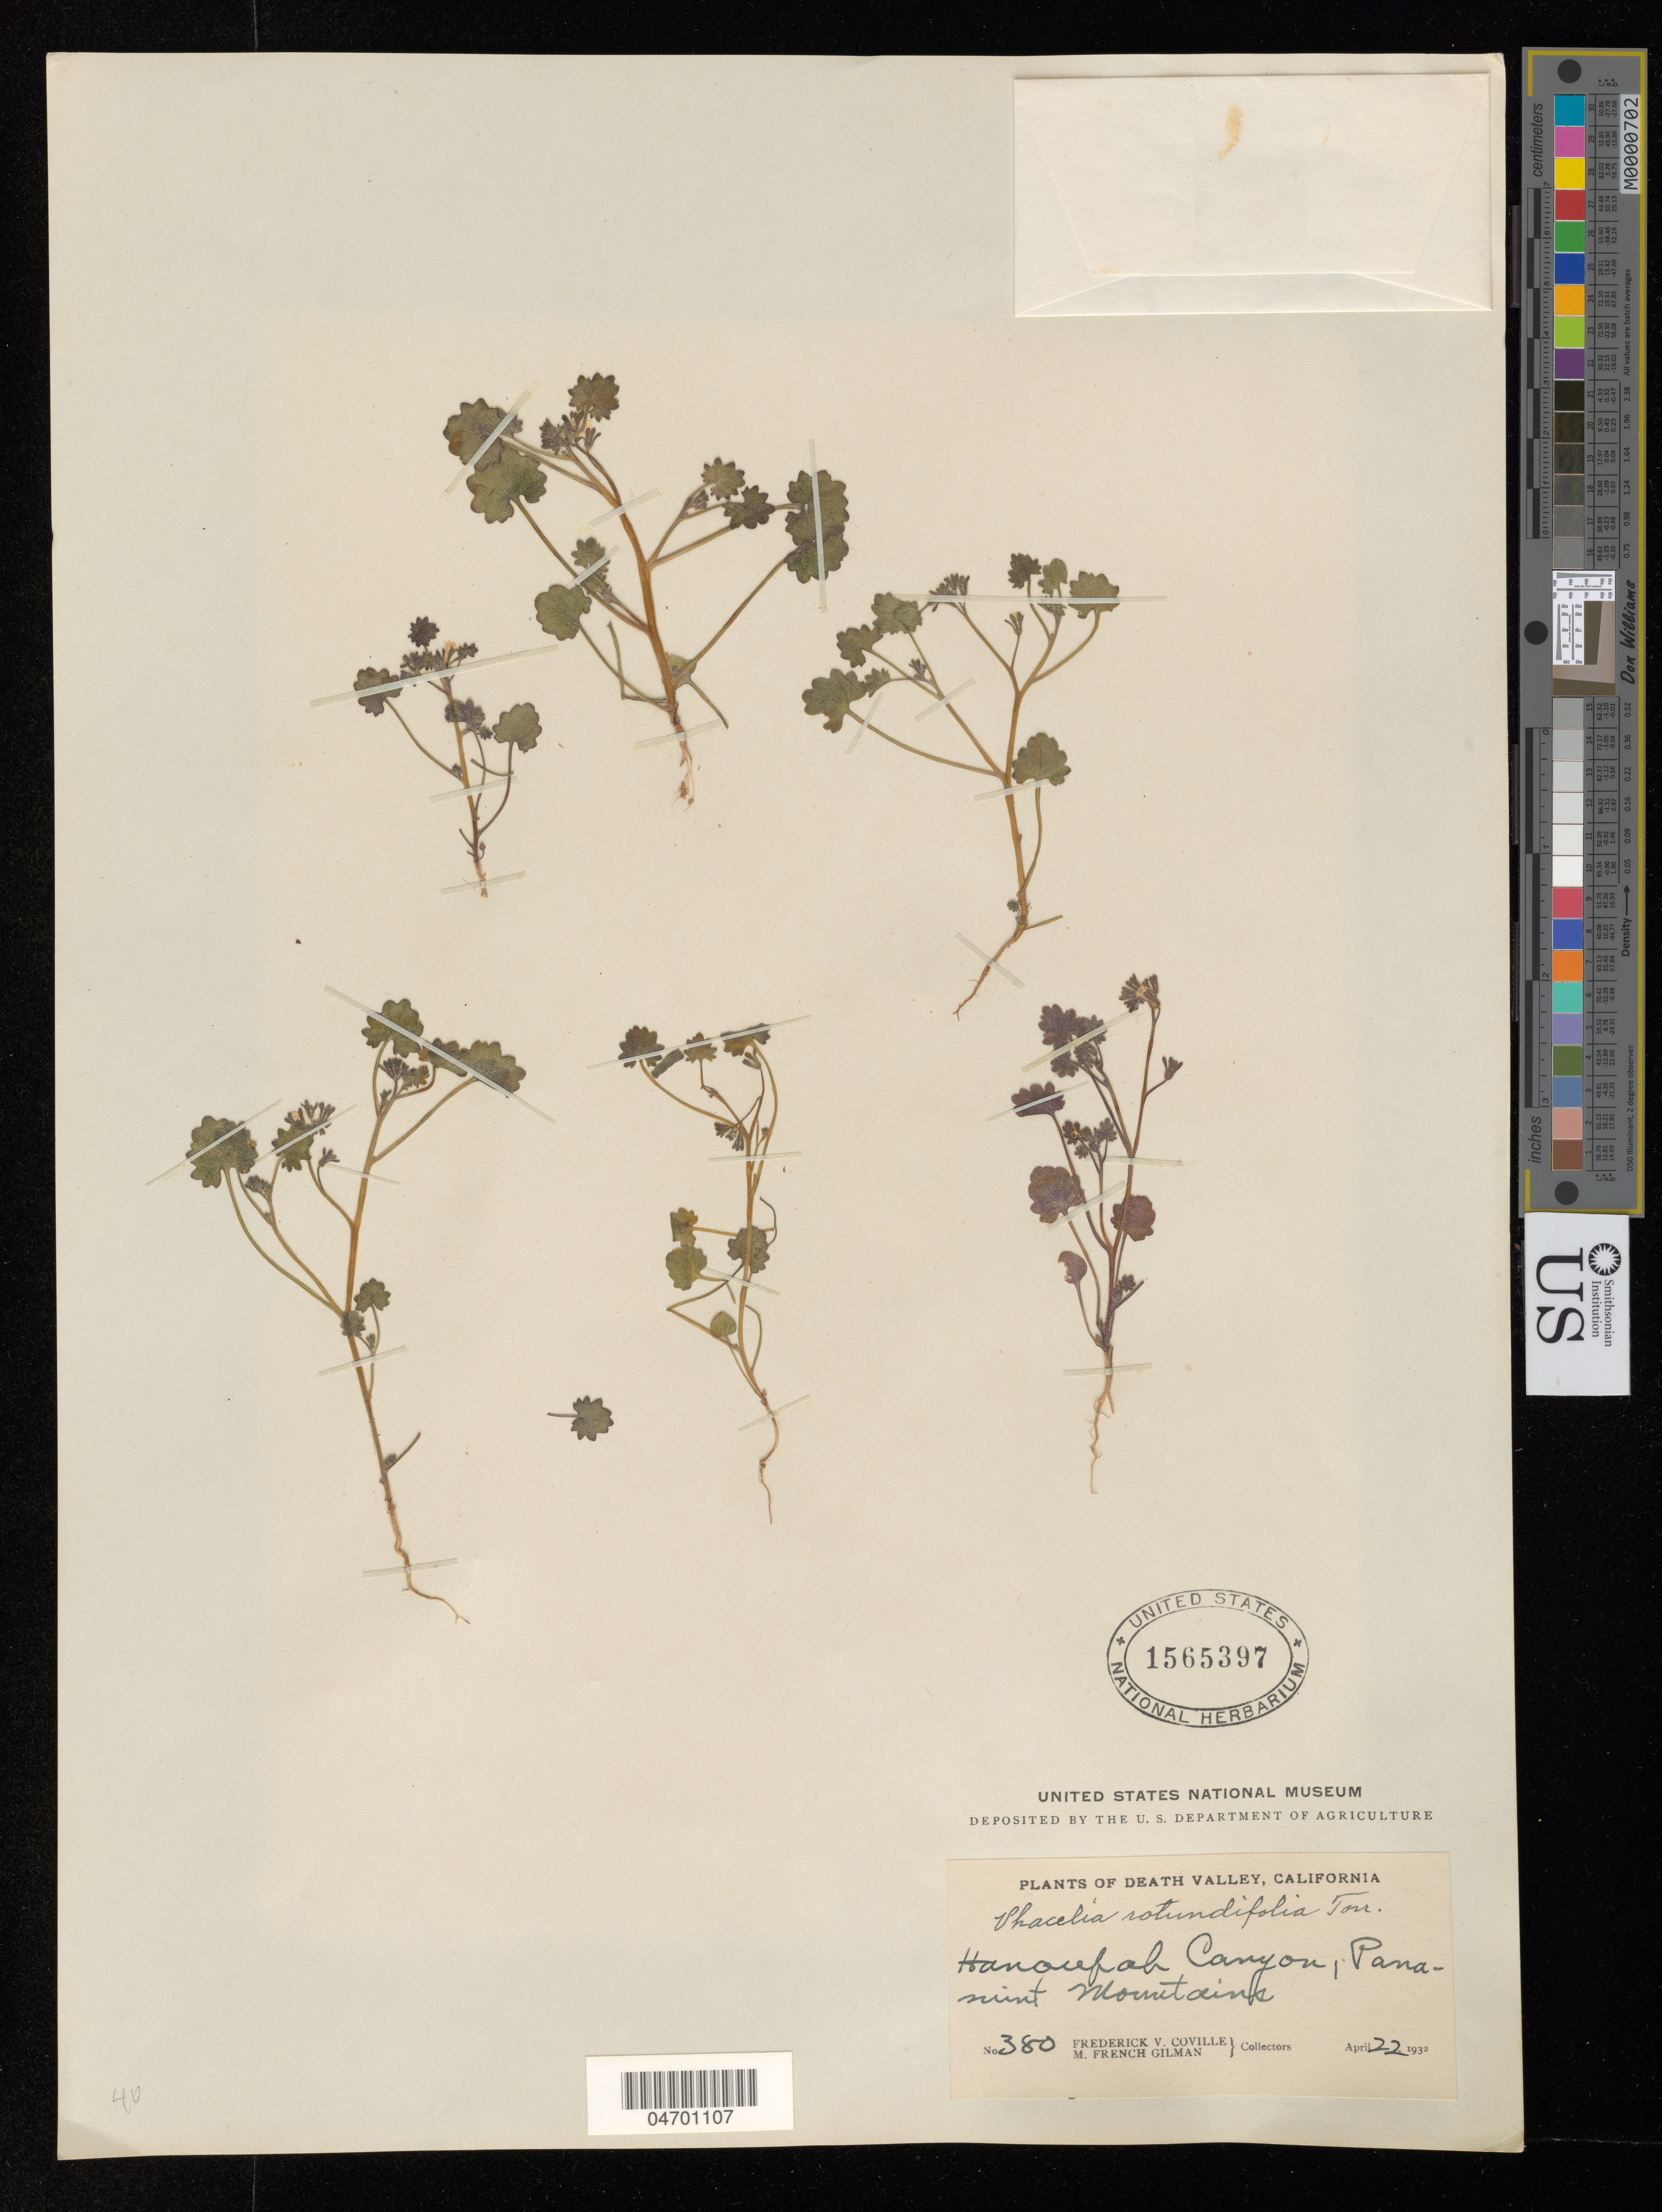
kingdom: Plantae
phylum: Tracheophyta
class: Magnoliopsida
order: Boraginales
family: Hydrophyllaceae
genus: Phacelia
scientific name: Phacelia rotundifolia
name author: Torr. ex S. Watson in C. King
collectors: F. V. Coville & M. F. Gilman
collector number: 380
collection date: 1932-04-22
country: United States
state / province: California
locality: Death Valley. Hanacefab Canyon, Panamint Mountains.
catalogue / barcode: US 1565397